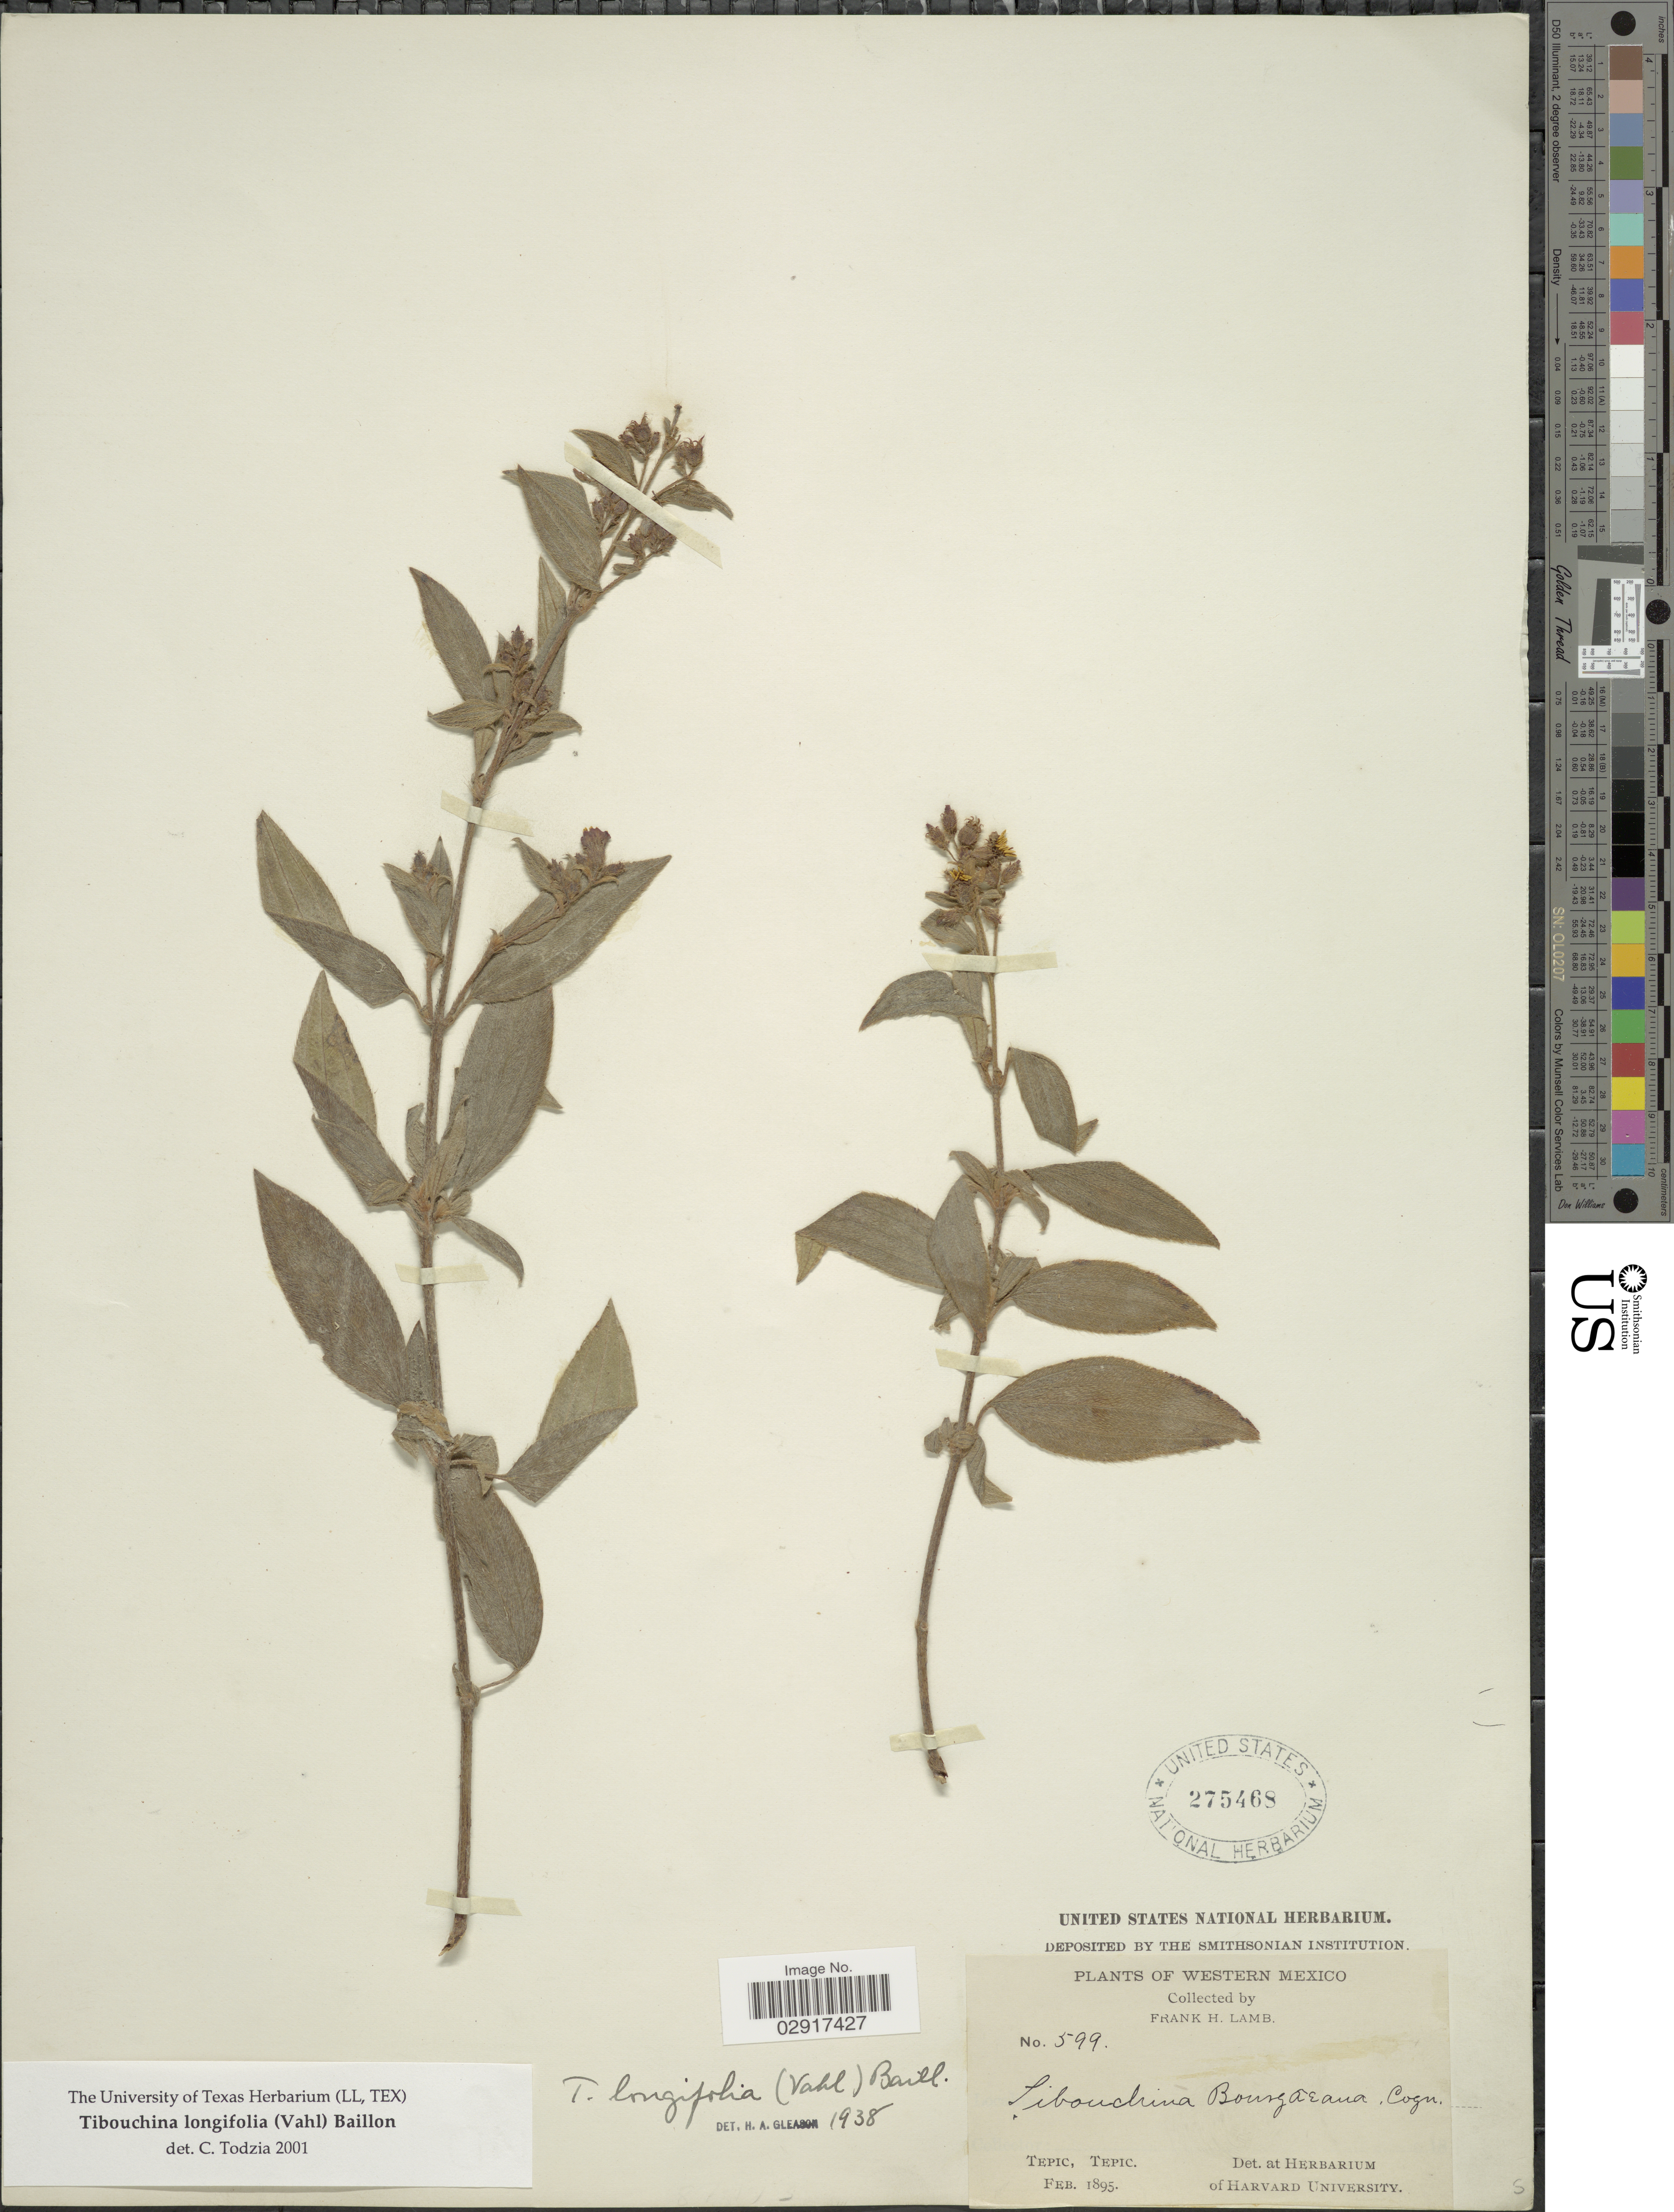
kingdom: Plantae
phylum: Tracheophyta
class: Magnoliopsida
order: Myrtales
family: Melastomataceae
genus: Chaetogastra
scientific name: Chaetogastra longifolia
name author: (Vahl) DC.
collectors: F. H. Lamb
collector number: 599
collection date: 1895-02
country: Mexico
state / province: Nayarit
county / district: Tepic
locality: Tepic Mun., Tepic Territory [now Nayarit].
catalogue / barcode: US 275468